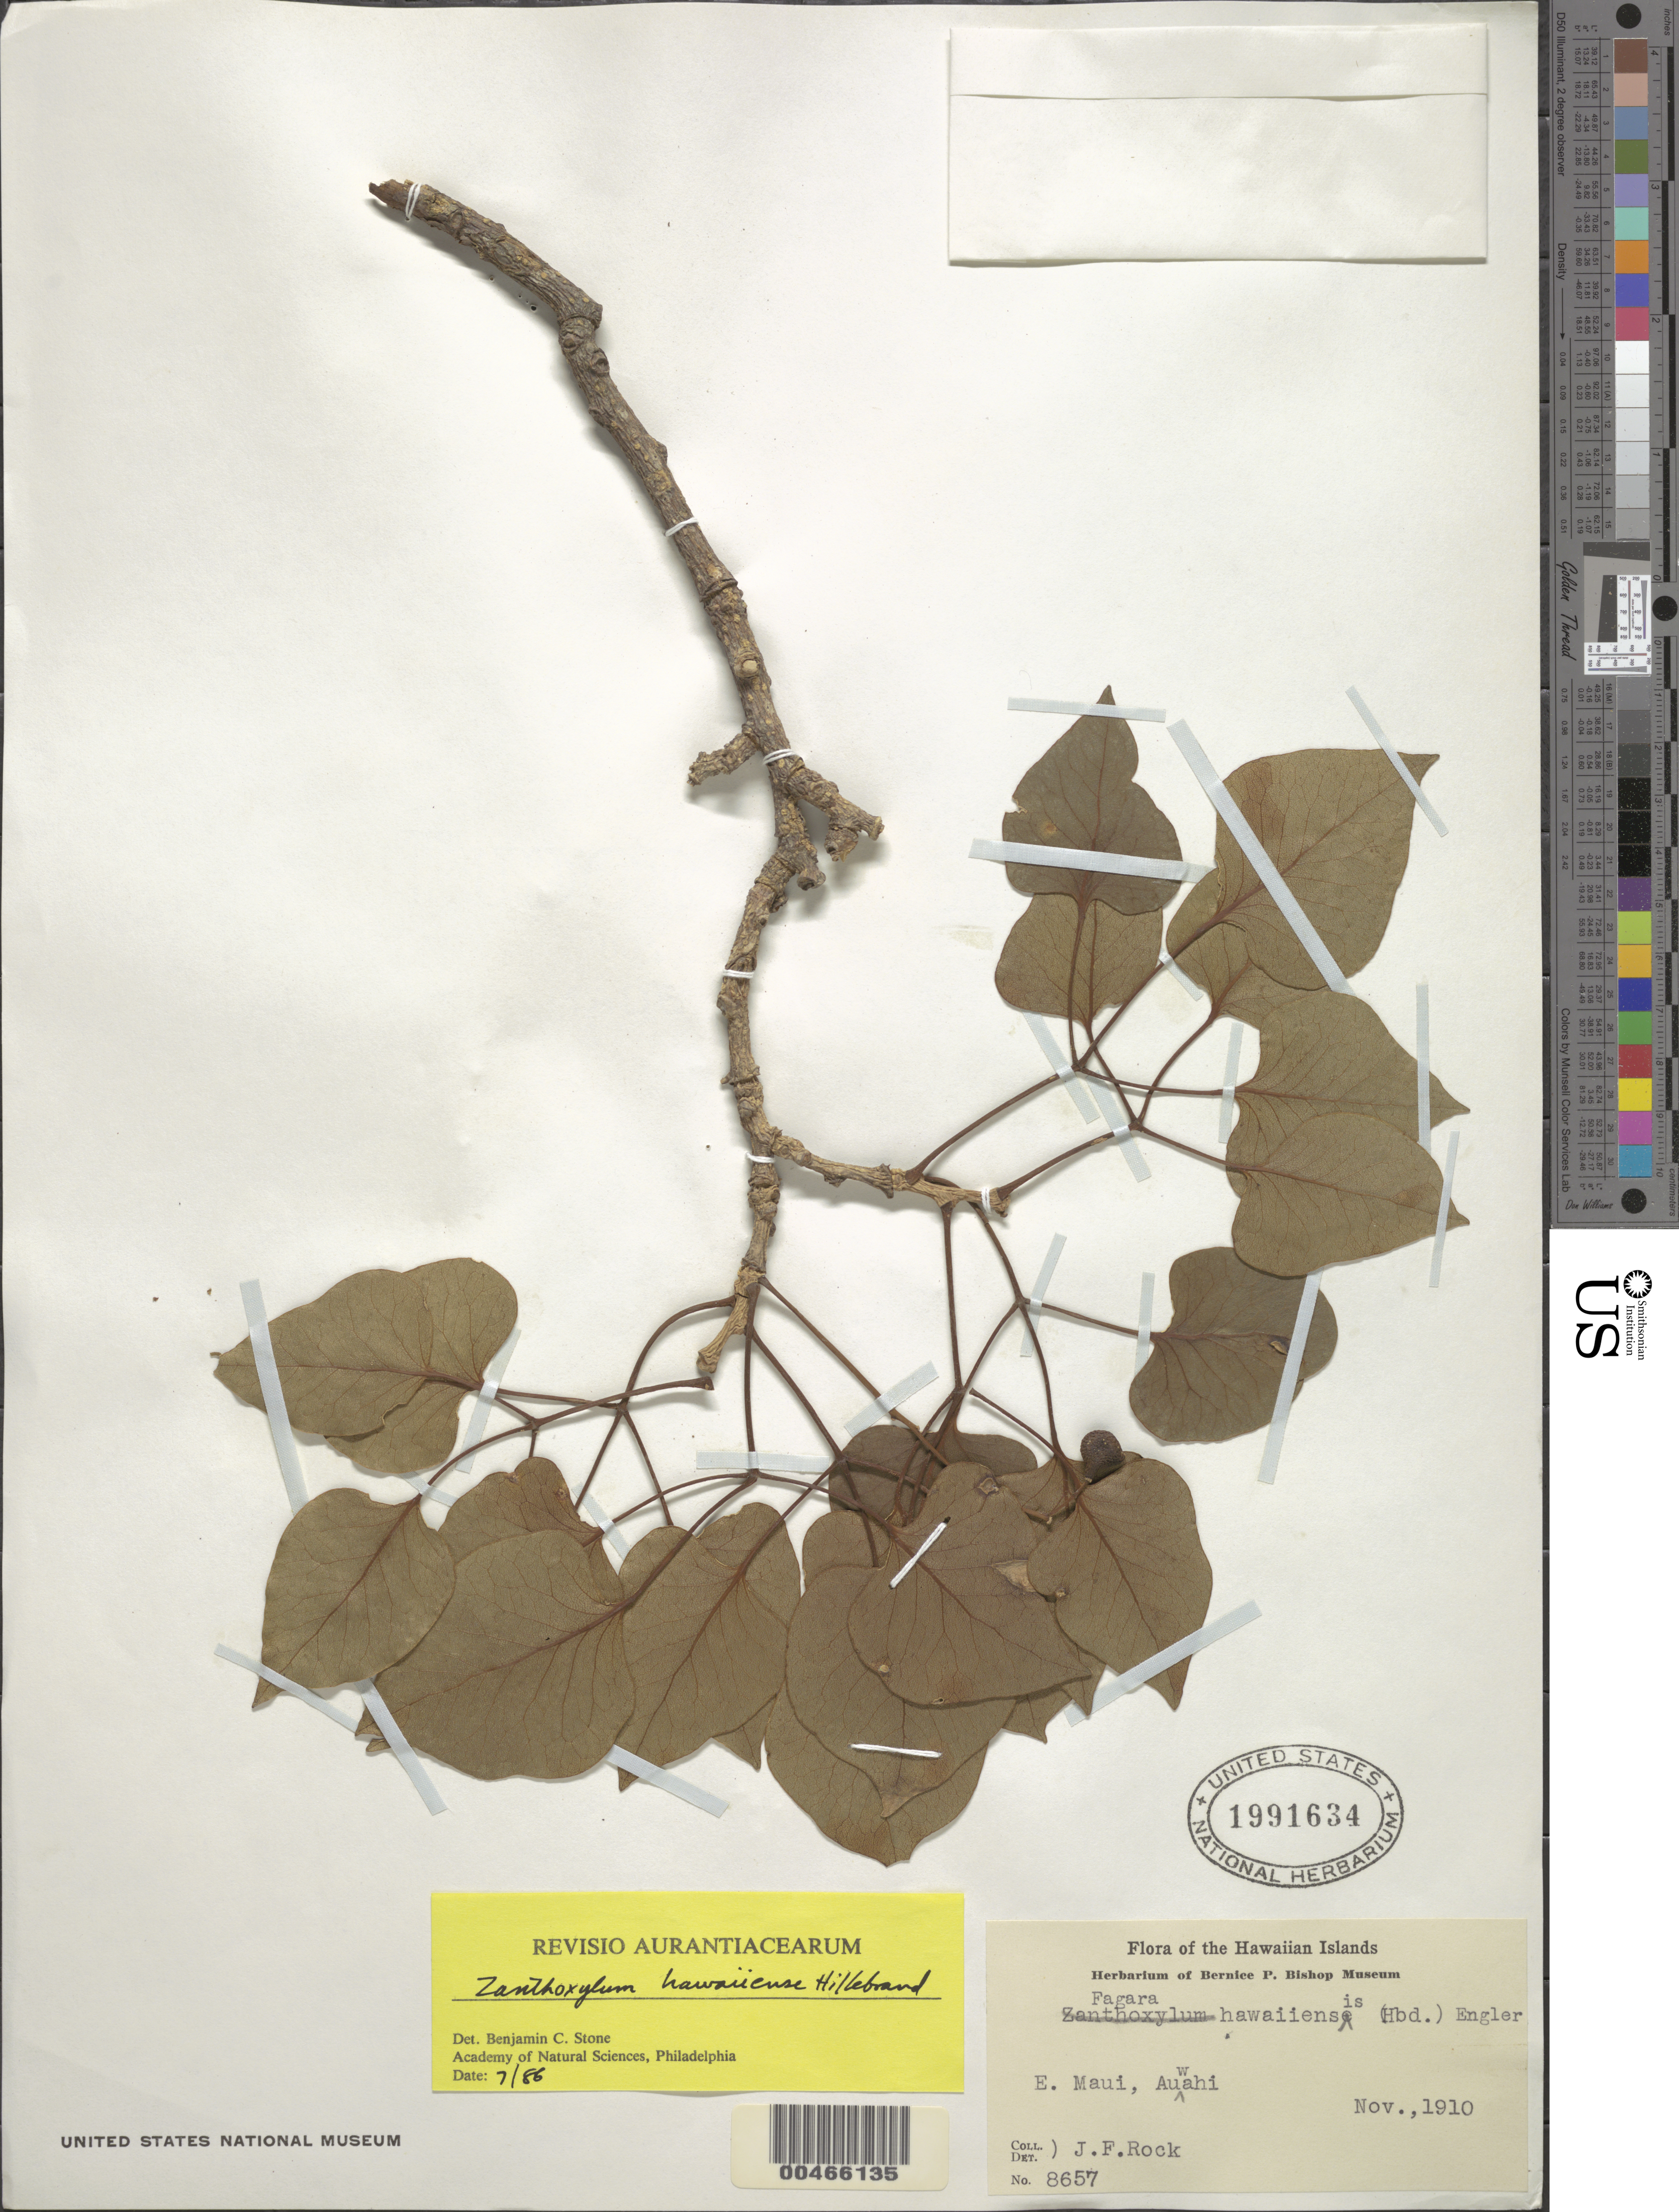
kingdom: Plantae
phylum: Tracheophyta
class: Magnoliopsida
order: Sapindales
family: Rutaceae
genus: Zanthoxylum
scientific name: Zanthoxylum hawaiiense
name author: Hillebr.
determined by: Stone, Benjamin C.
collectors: J. F. Rock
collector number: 8657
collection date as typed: Nov 1910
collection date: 1910-11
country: United States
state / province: Hawaii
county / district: Maui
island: Maui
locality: E Maui, Auwahi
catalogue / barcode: US 1991634